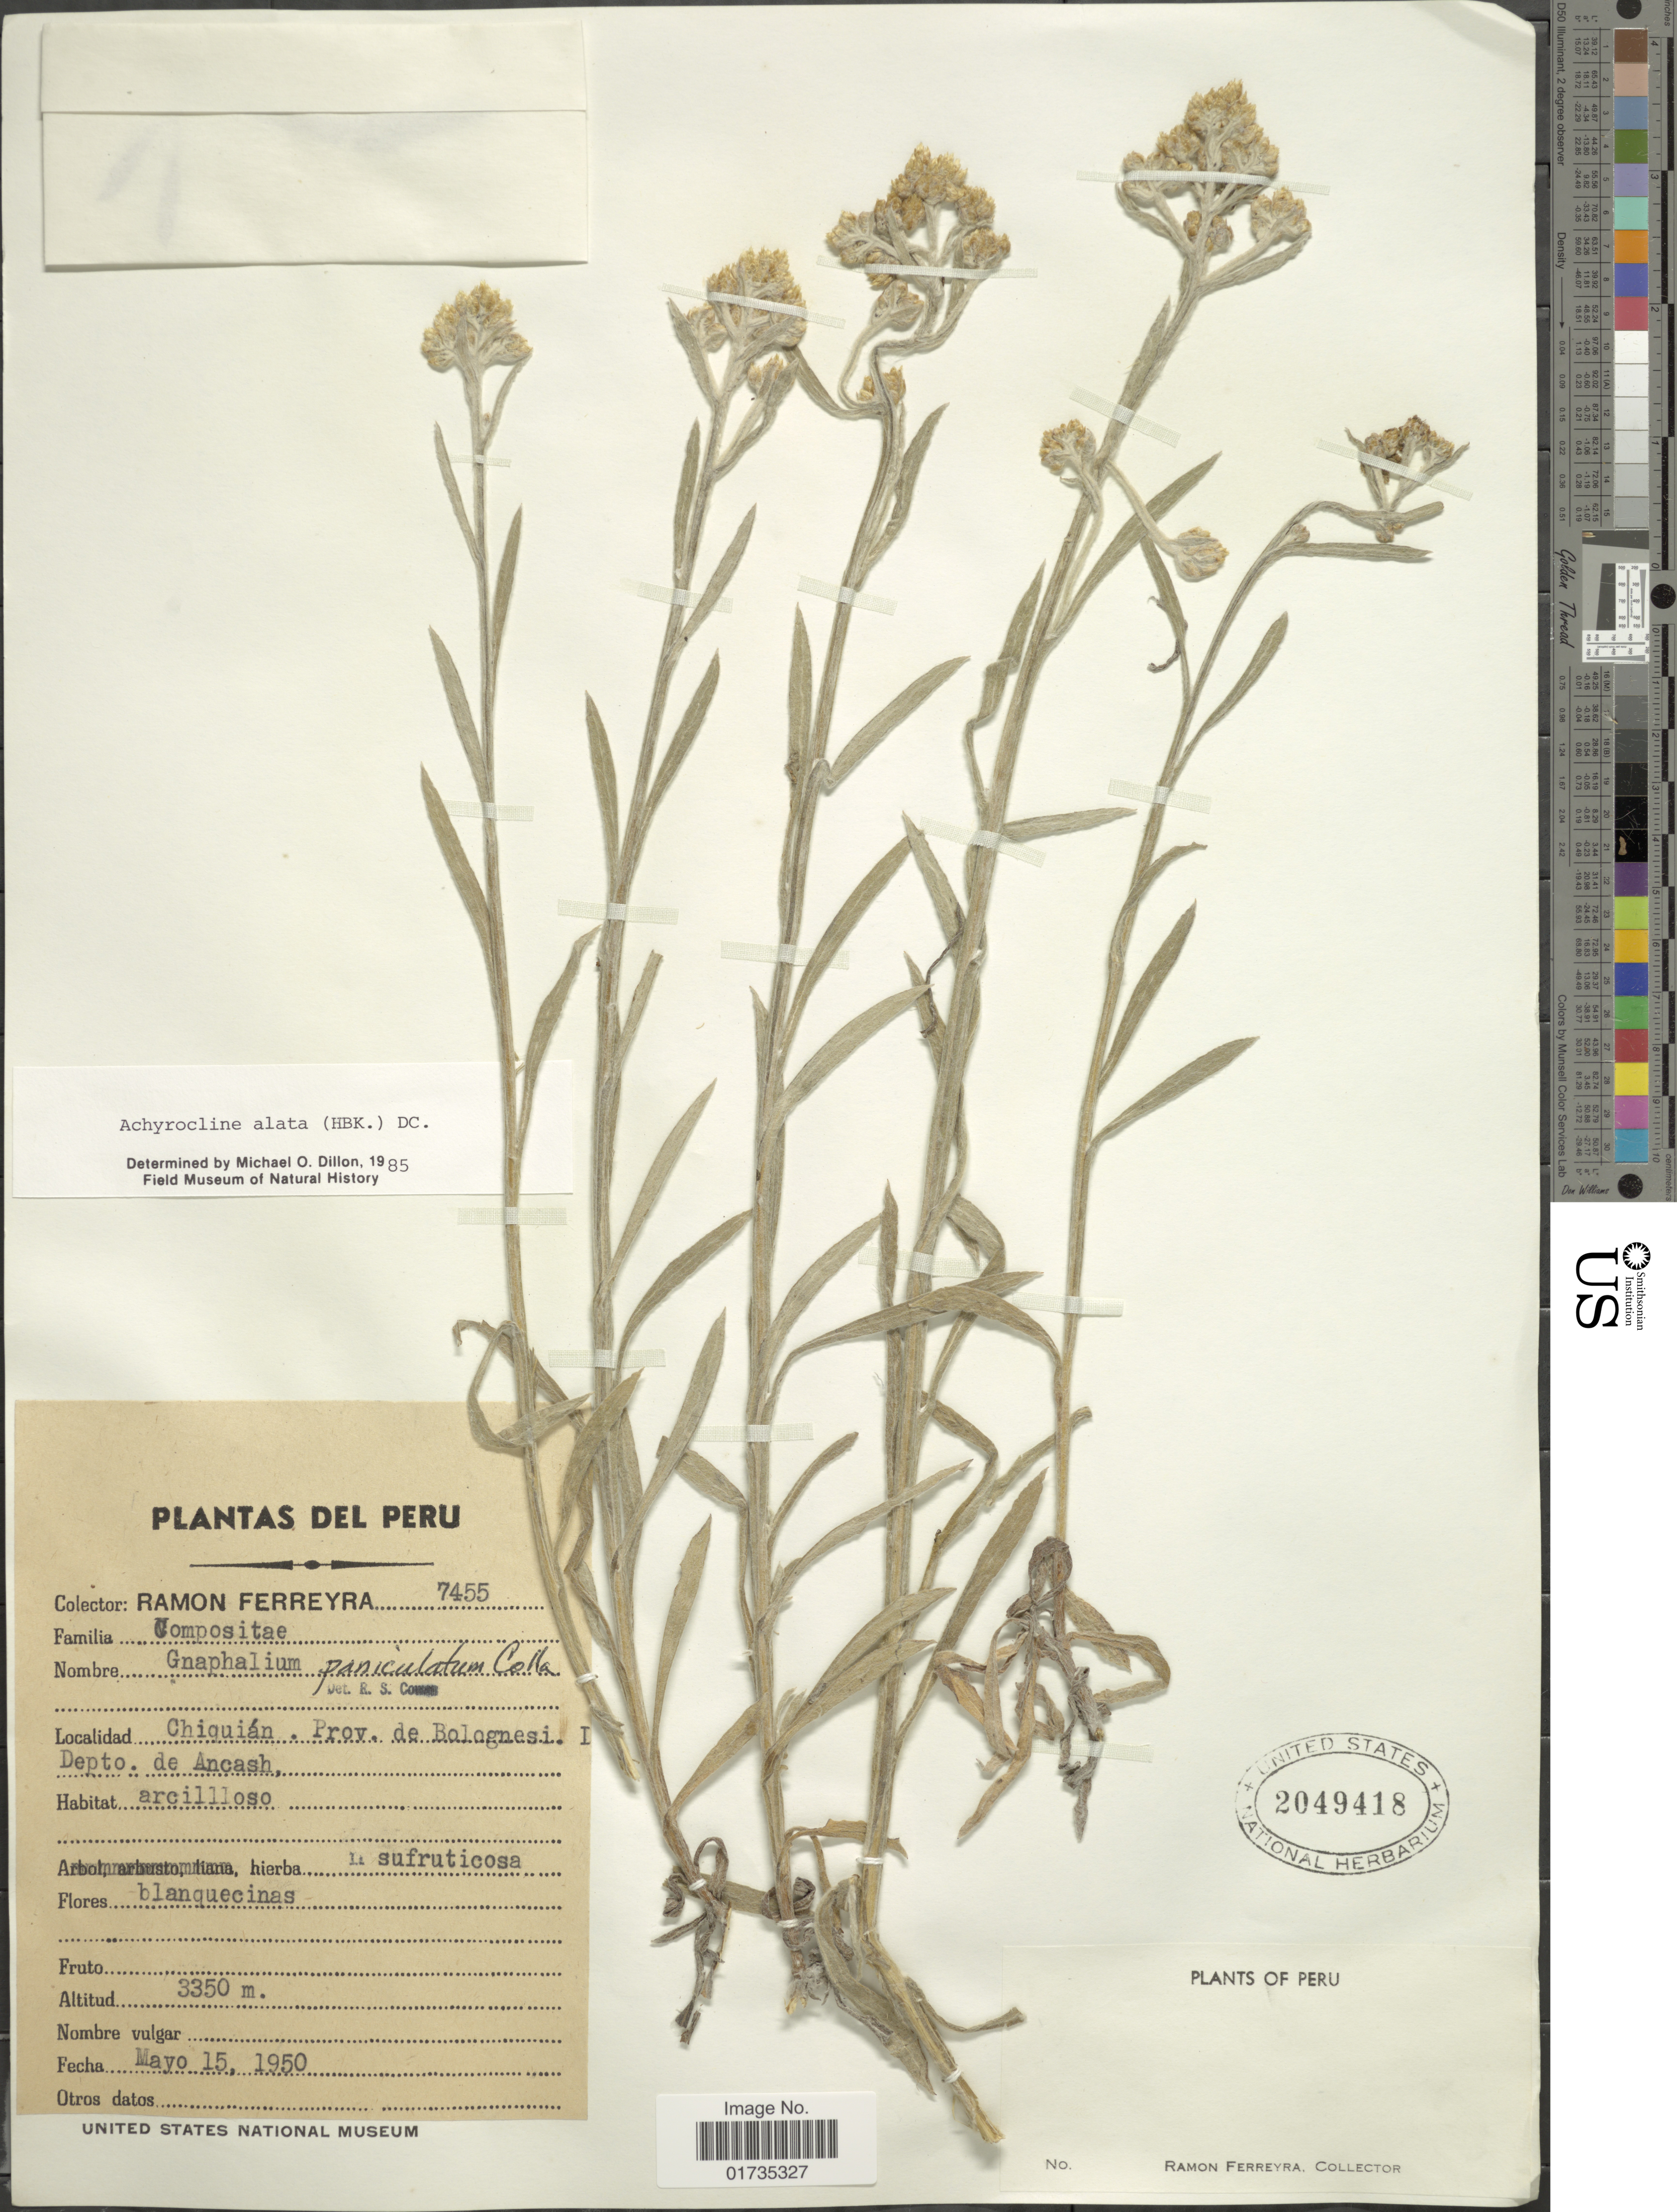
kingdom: Plantae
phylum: Tracheophyta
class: Magnoliopsida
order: Asterales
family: Asteraceae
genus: Achyrocline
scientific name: Achyrocline alata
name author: (Kunth) DC.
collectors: R. A. Ferreyra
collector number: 7455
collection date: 1950-05-15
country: Peru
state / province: Ancash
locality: Chiquian. Prov. de Bolognesi. Depto. de Ancash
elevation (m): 3350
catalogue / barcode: US 2049418